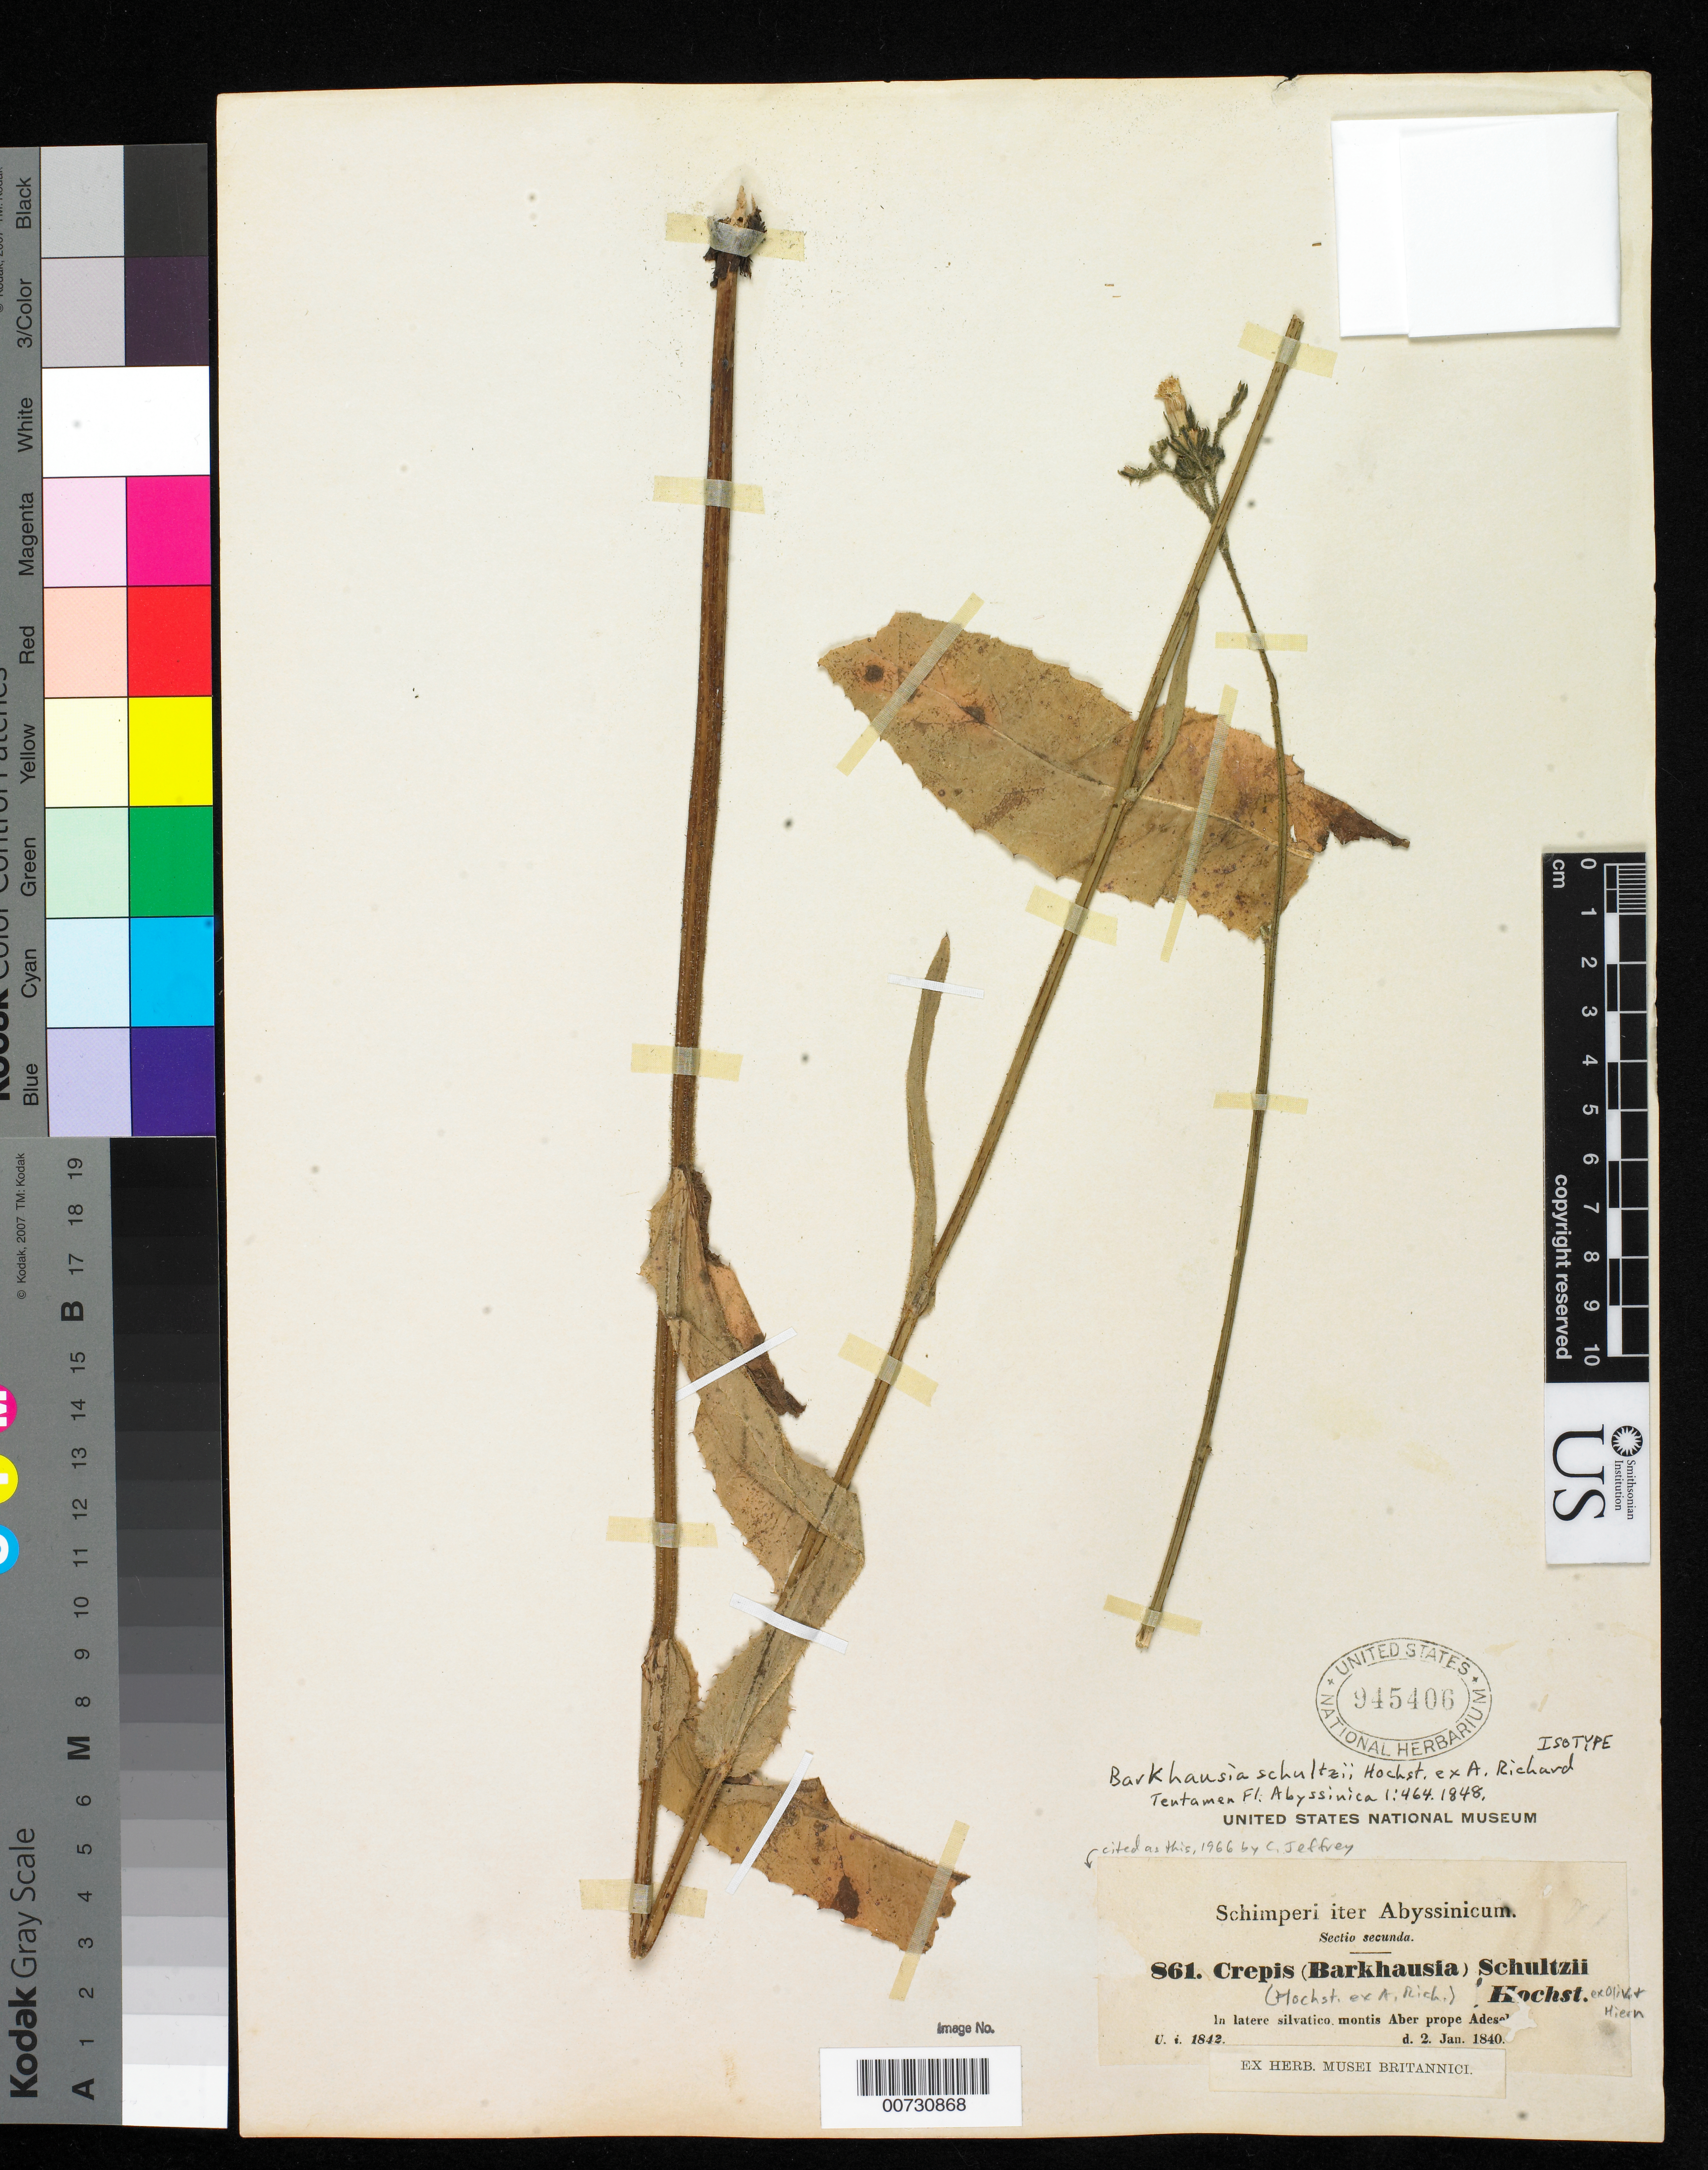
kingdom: Plantae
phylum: Tracheophyta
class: Magnoliopsida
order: Asterales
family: Asteraceae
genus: Barkhausia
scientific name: Barkhausia schultzii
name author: Hochst. ex A. Rich.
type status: Isotype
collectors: G. W. Schimper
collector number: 861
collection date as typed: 02 Jan 1840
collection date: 1840-01-02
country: Ethiopia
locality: In latere silvatico, montis Aber prope Adessella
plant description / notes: Cited 1966 by C. Jeffrey, Kew Bull. 18: 458.; Ex Herb. Musei Britannici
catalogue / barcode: US 945406